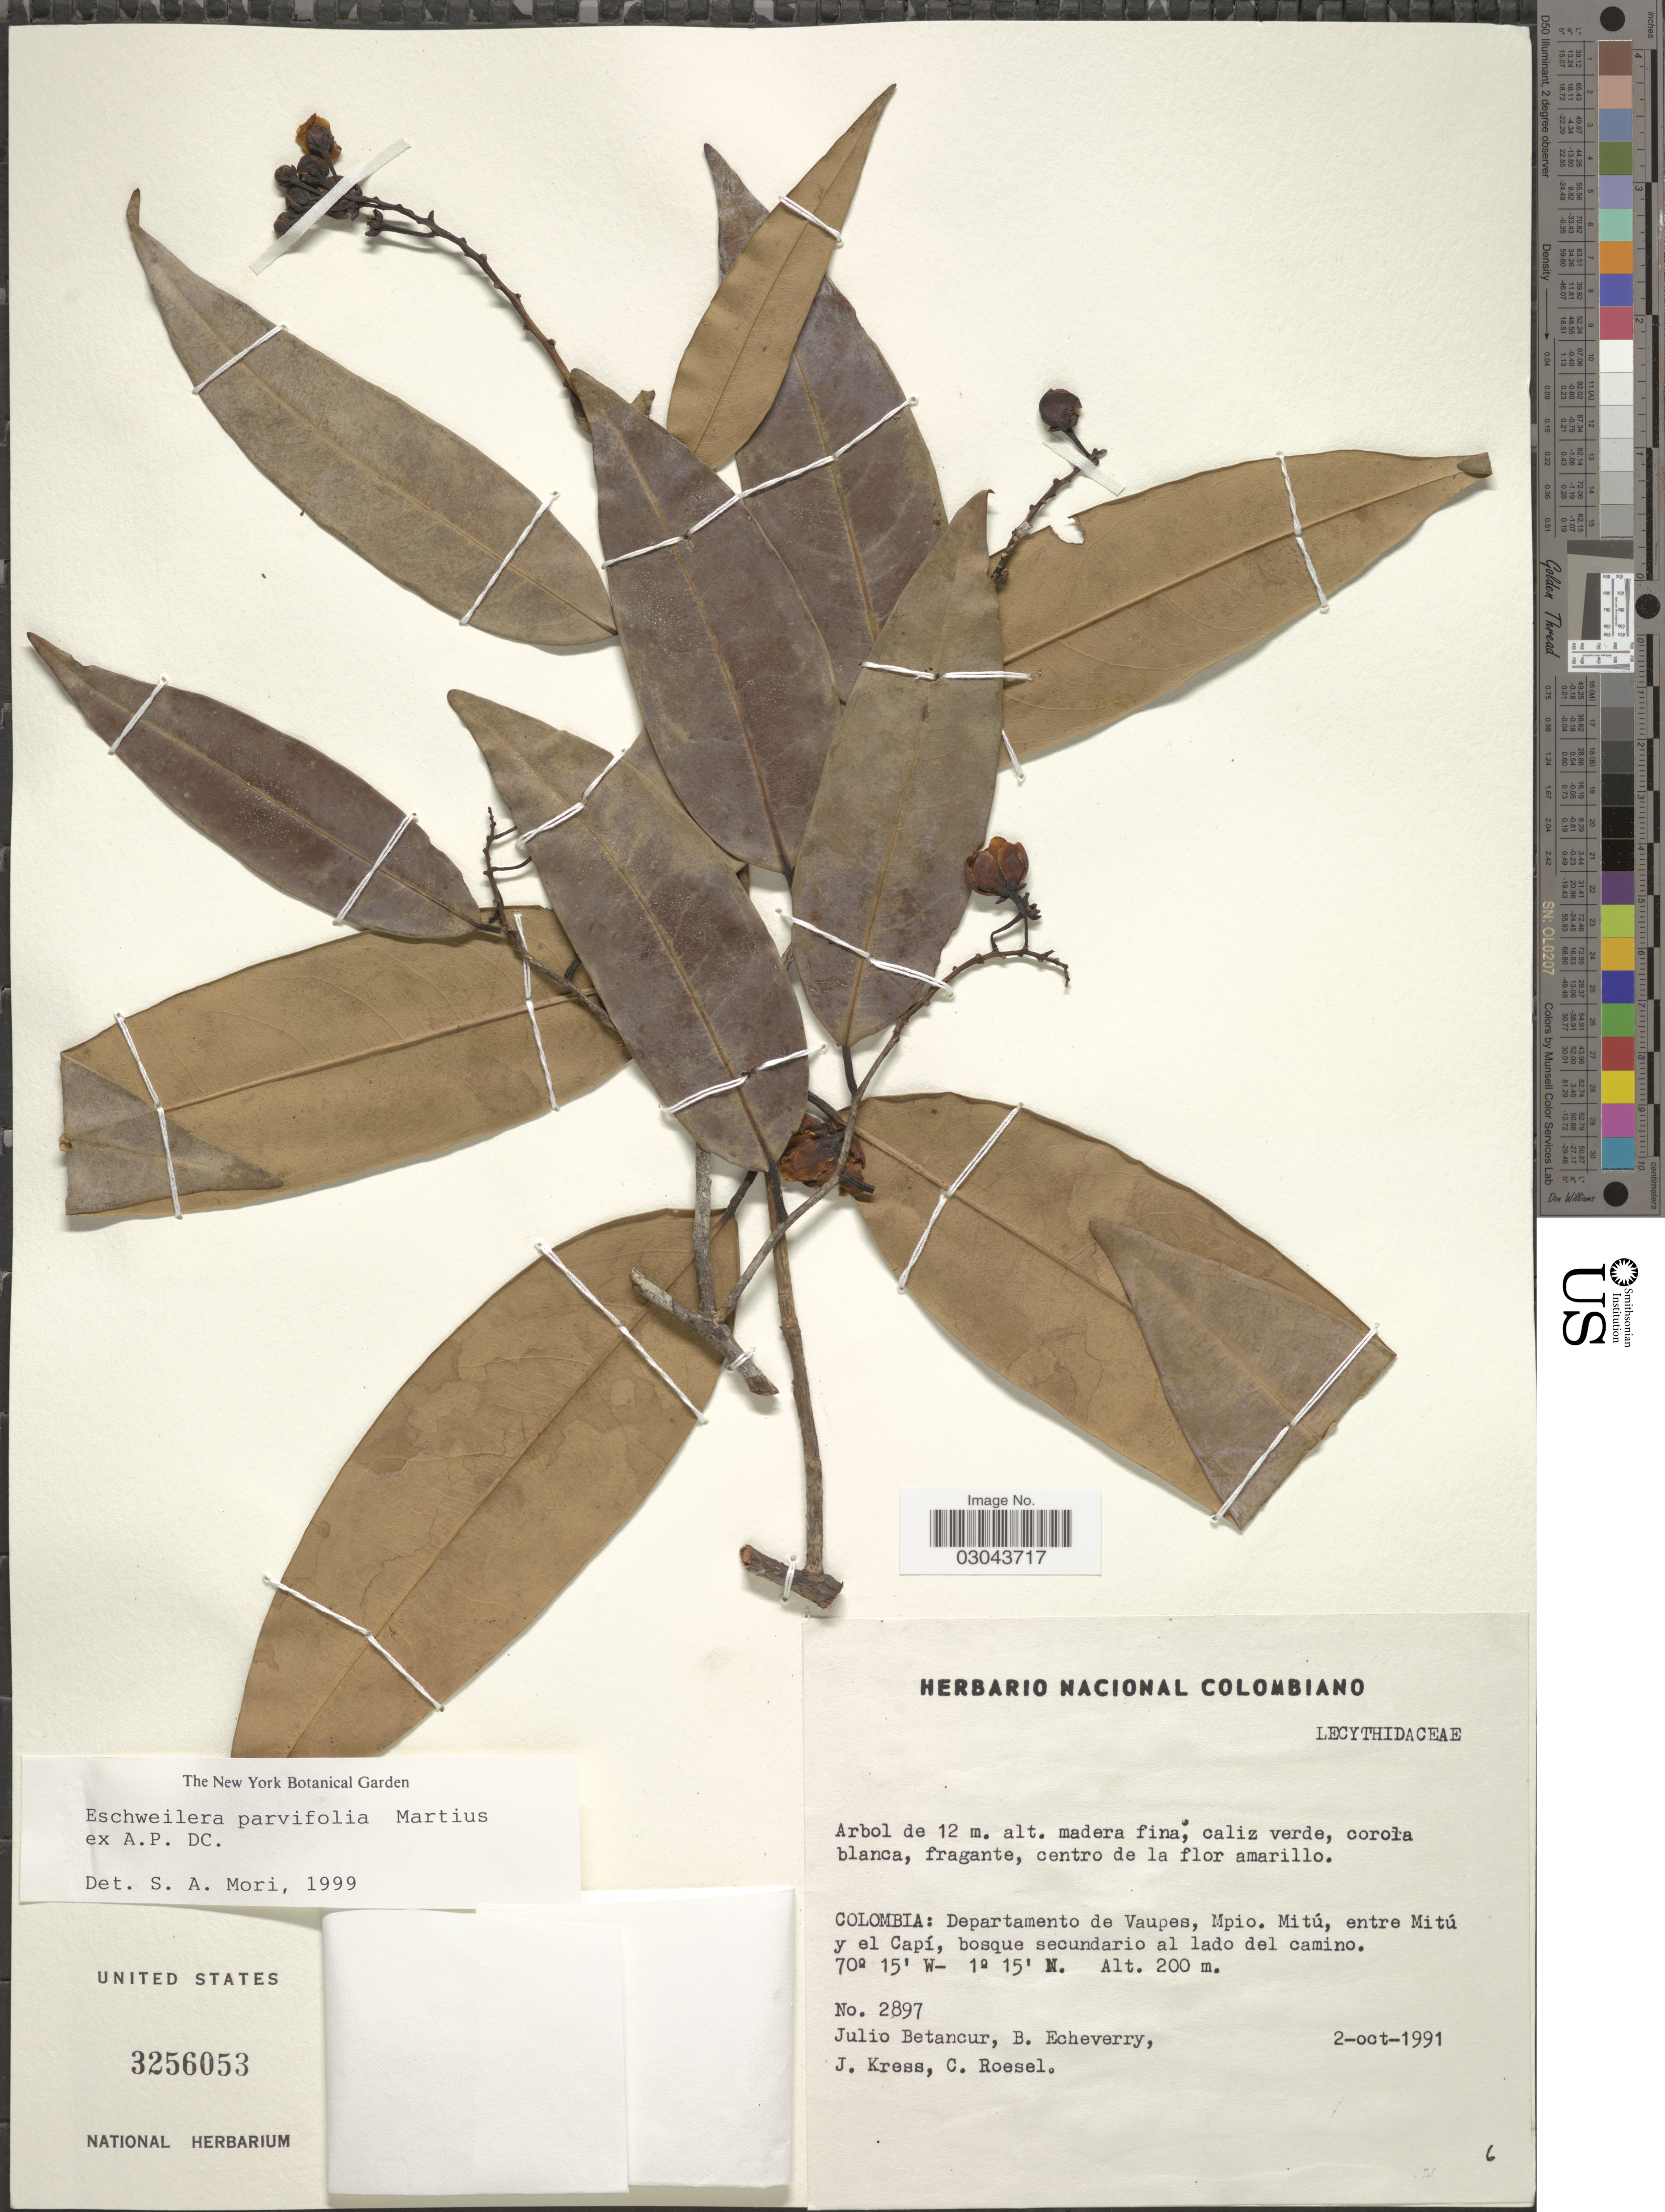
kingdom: Plantae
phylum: Tracheophyta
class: Magnoliopsida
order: Ericales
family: Lecythidaceae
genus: Eschweilera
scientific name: Eschweilera parviflora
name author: (Aubl.) Miers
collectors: J. Betancur, B. Echeverry, J. Kress & C. S. Roesel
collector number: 2897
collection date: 1991-10-02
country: Colombia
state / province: Vaupés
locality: Departamento de Vaupes, Mpio. Mitú, entre Mitú y el Capí, bosque secundario al lado del camino.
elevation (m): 200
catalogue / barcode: US 3256053